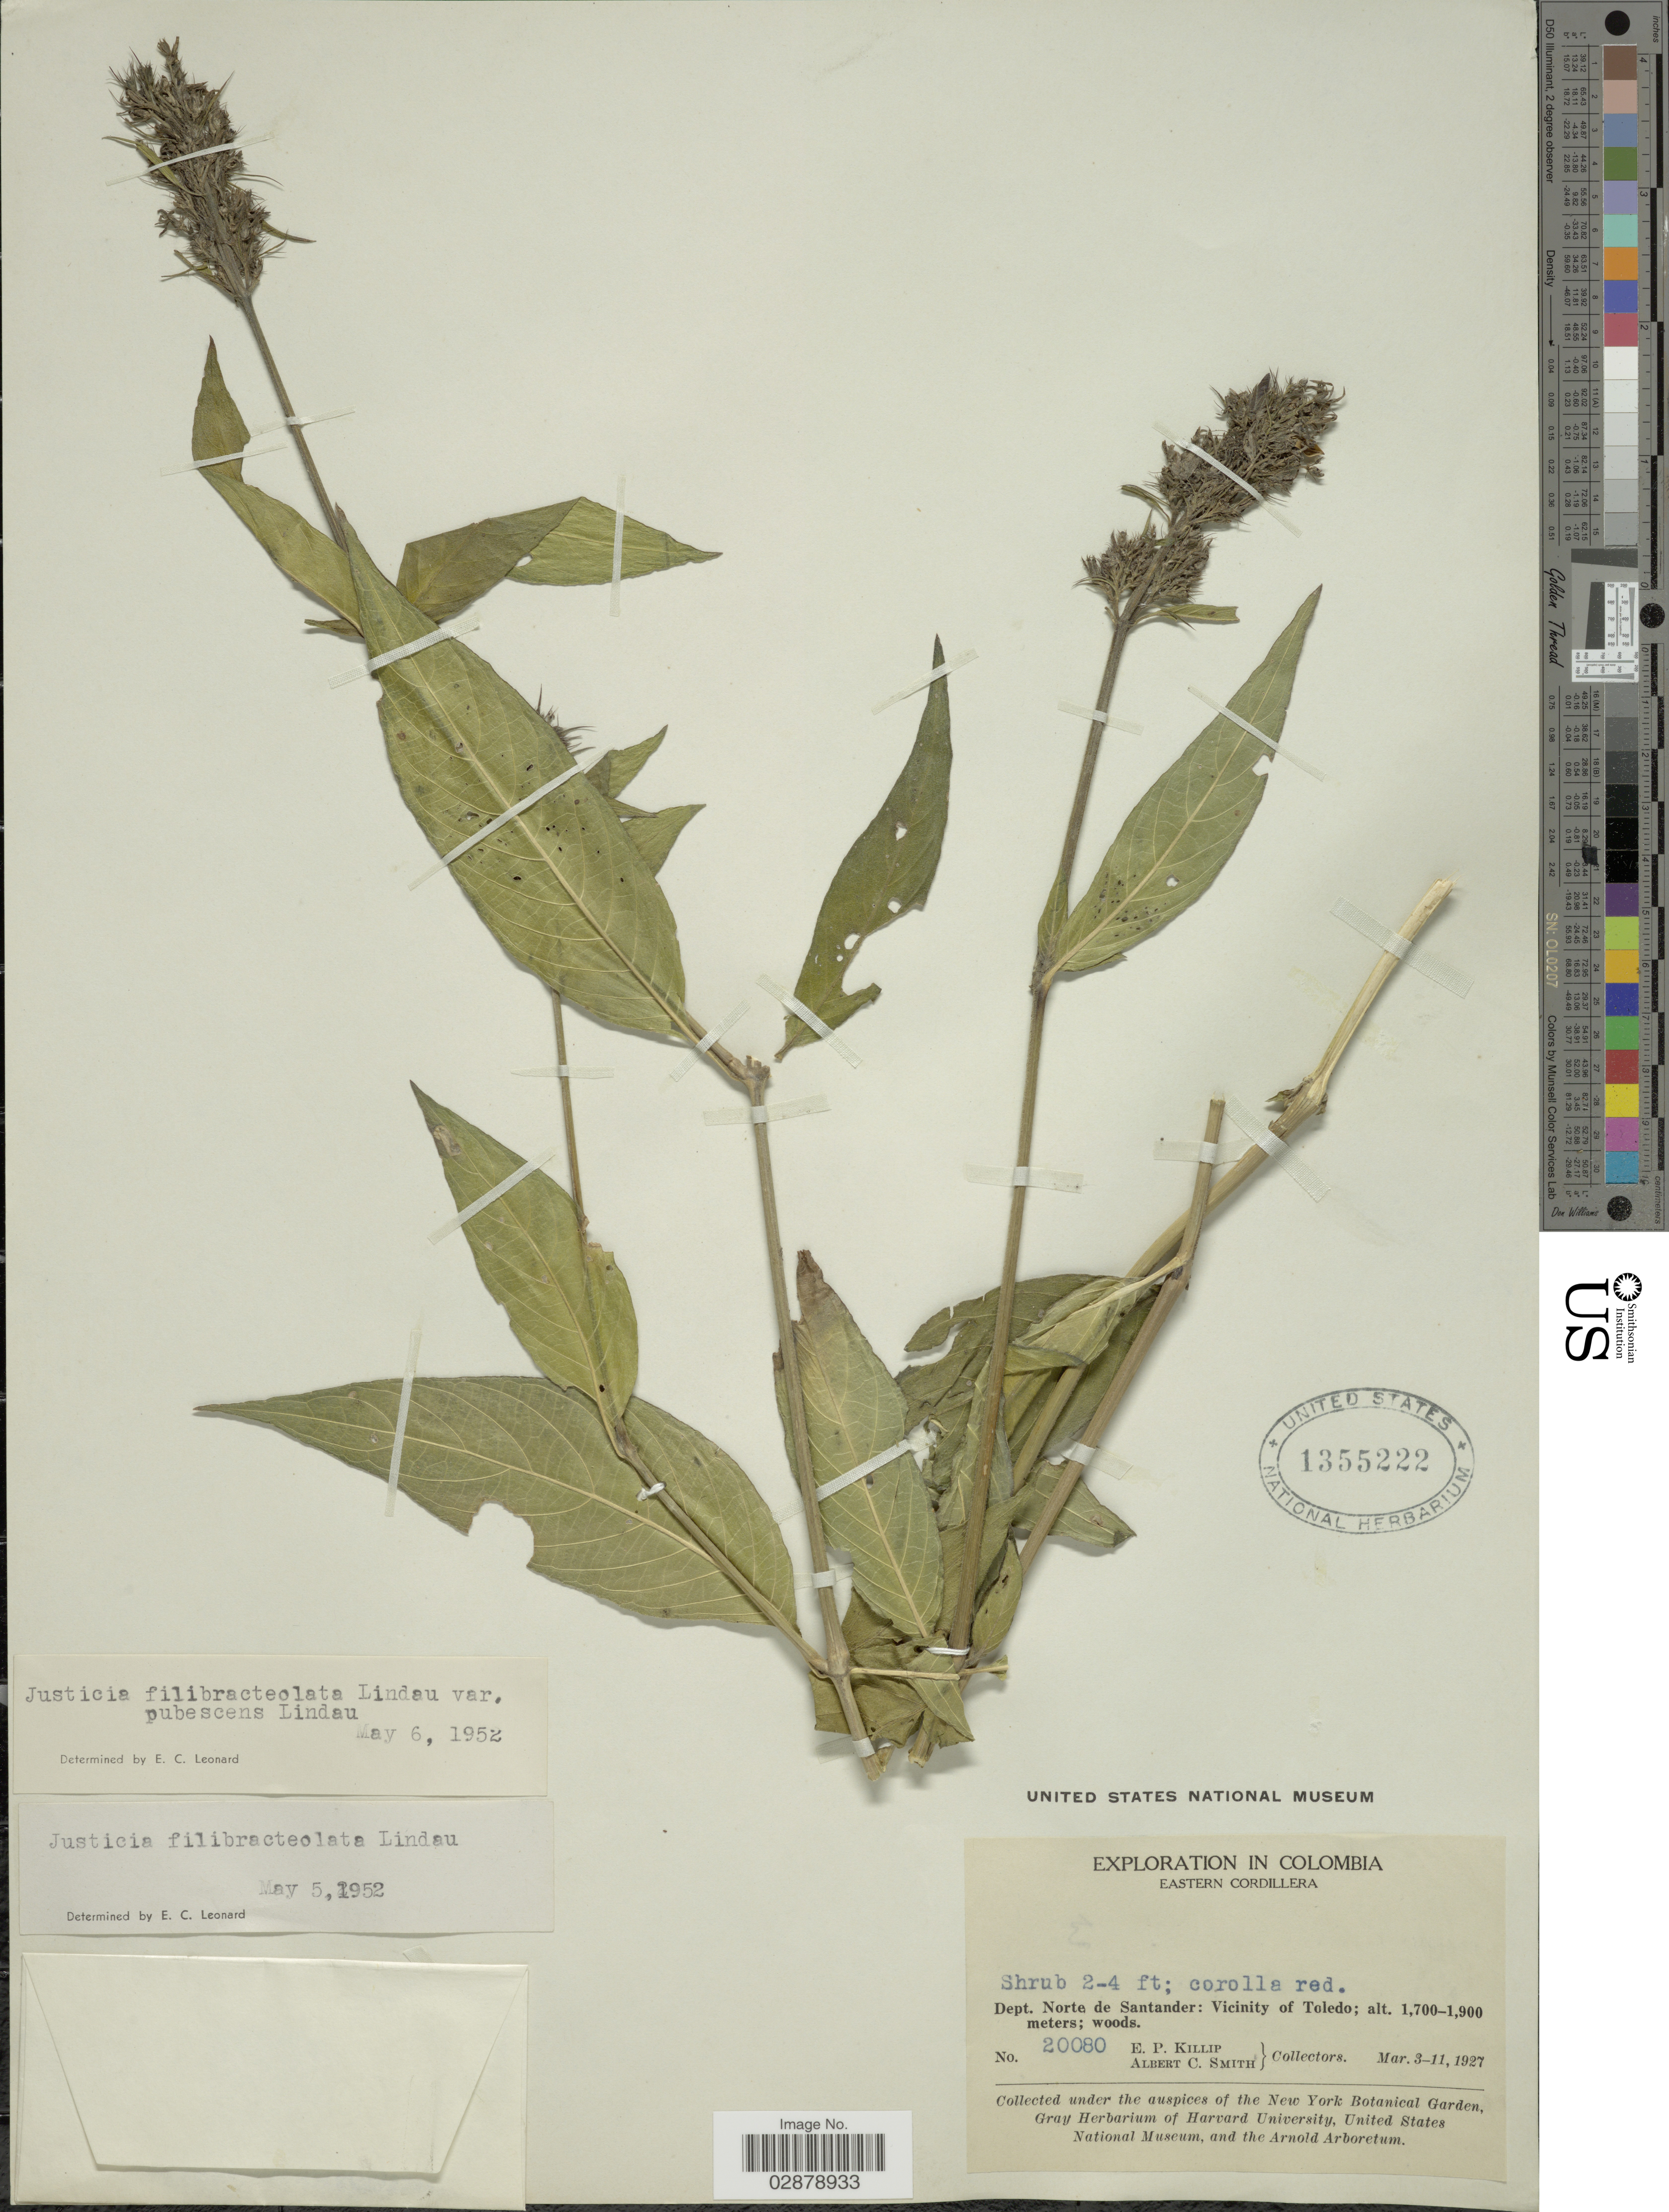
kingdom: Plantae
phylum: Tracheophyta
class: Magnoliopsida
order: Lamiales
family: Acanthaceae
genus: Justicia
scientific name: Justicia filibracteolata var. pubescens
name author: Lindau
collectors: E. P. Killip & A. C. Smith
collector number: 20080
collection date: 1927-03-03/1927-03-11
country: Colombia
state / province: Norte de Santander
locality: Eastern Cordillera. Dept. Norte de Santander: Vicinity of Toledo.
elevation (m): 1700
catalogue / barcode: US 1355222